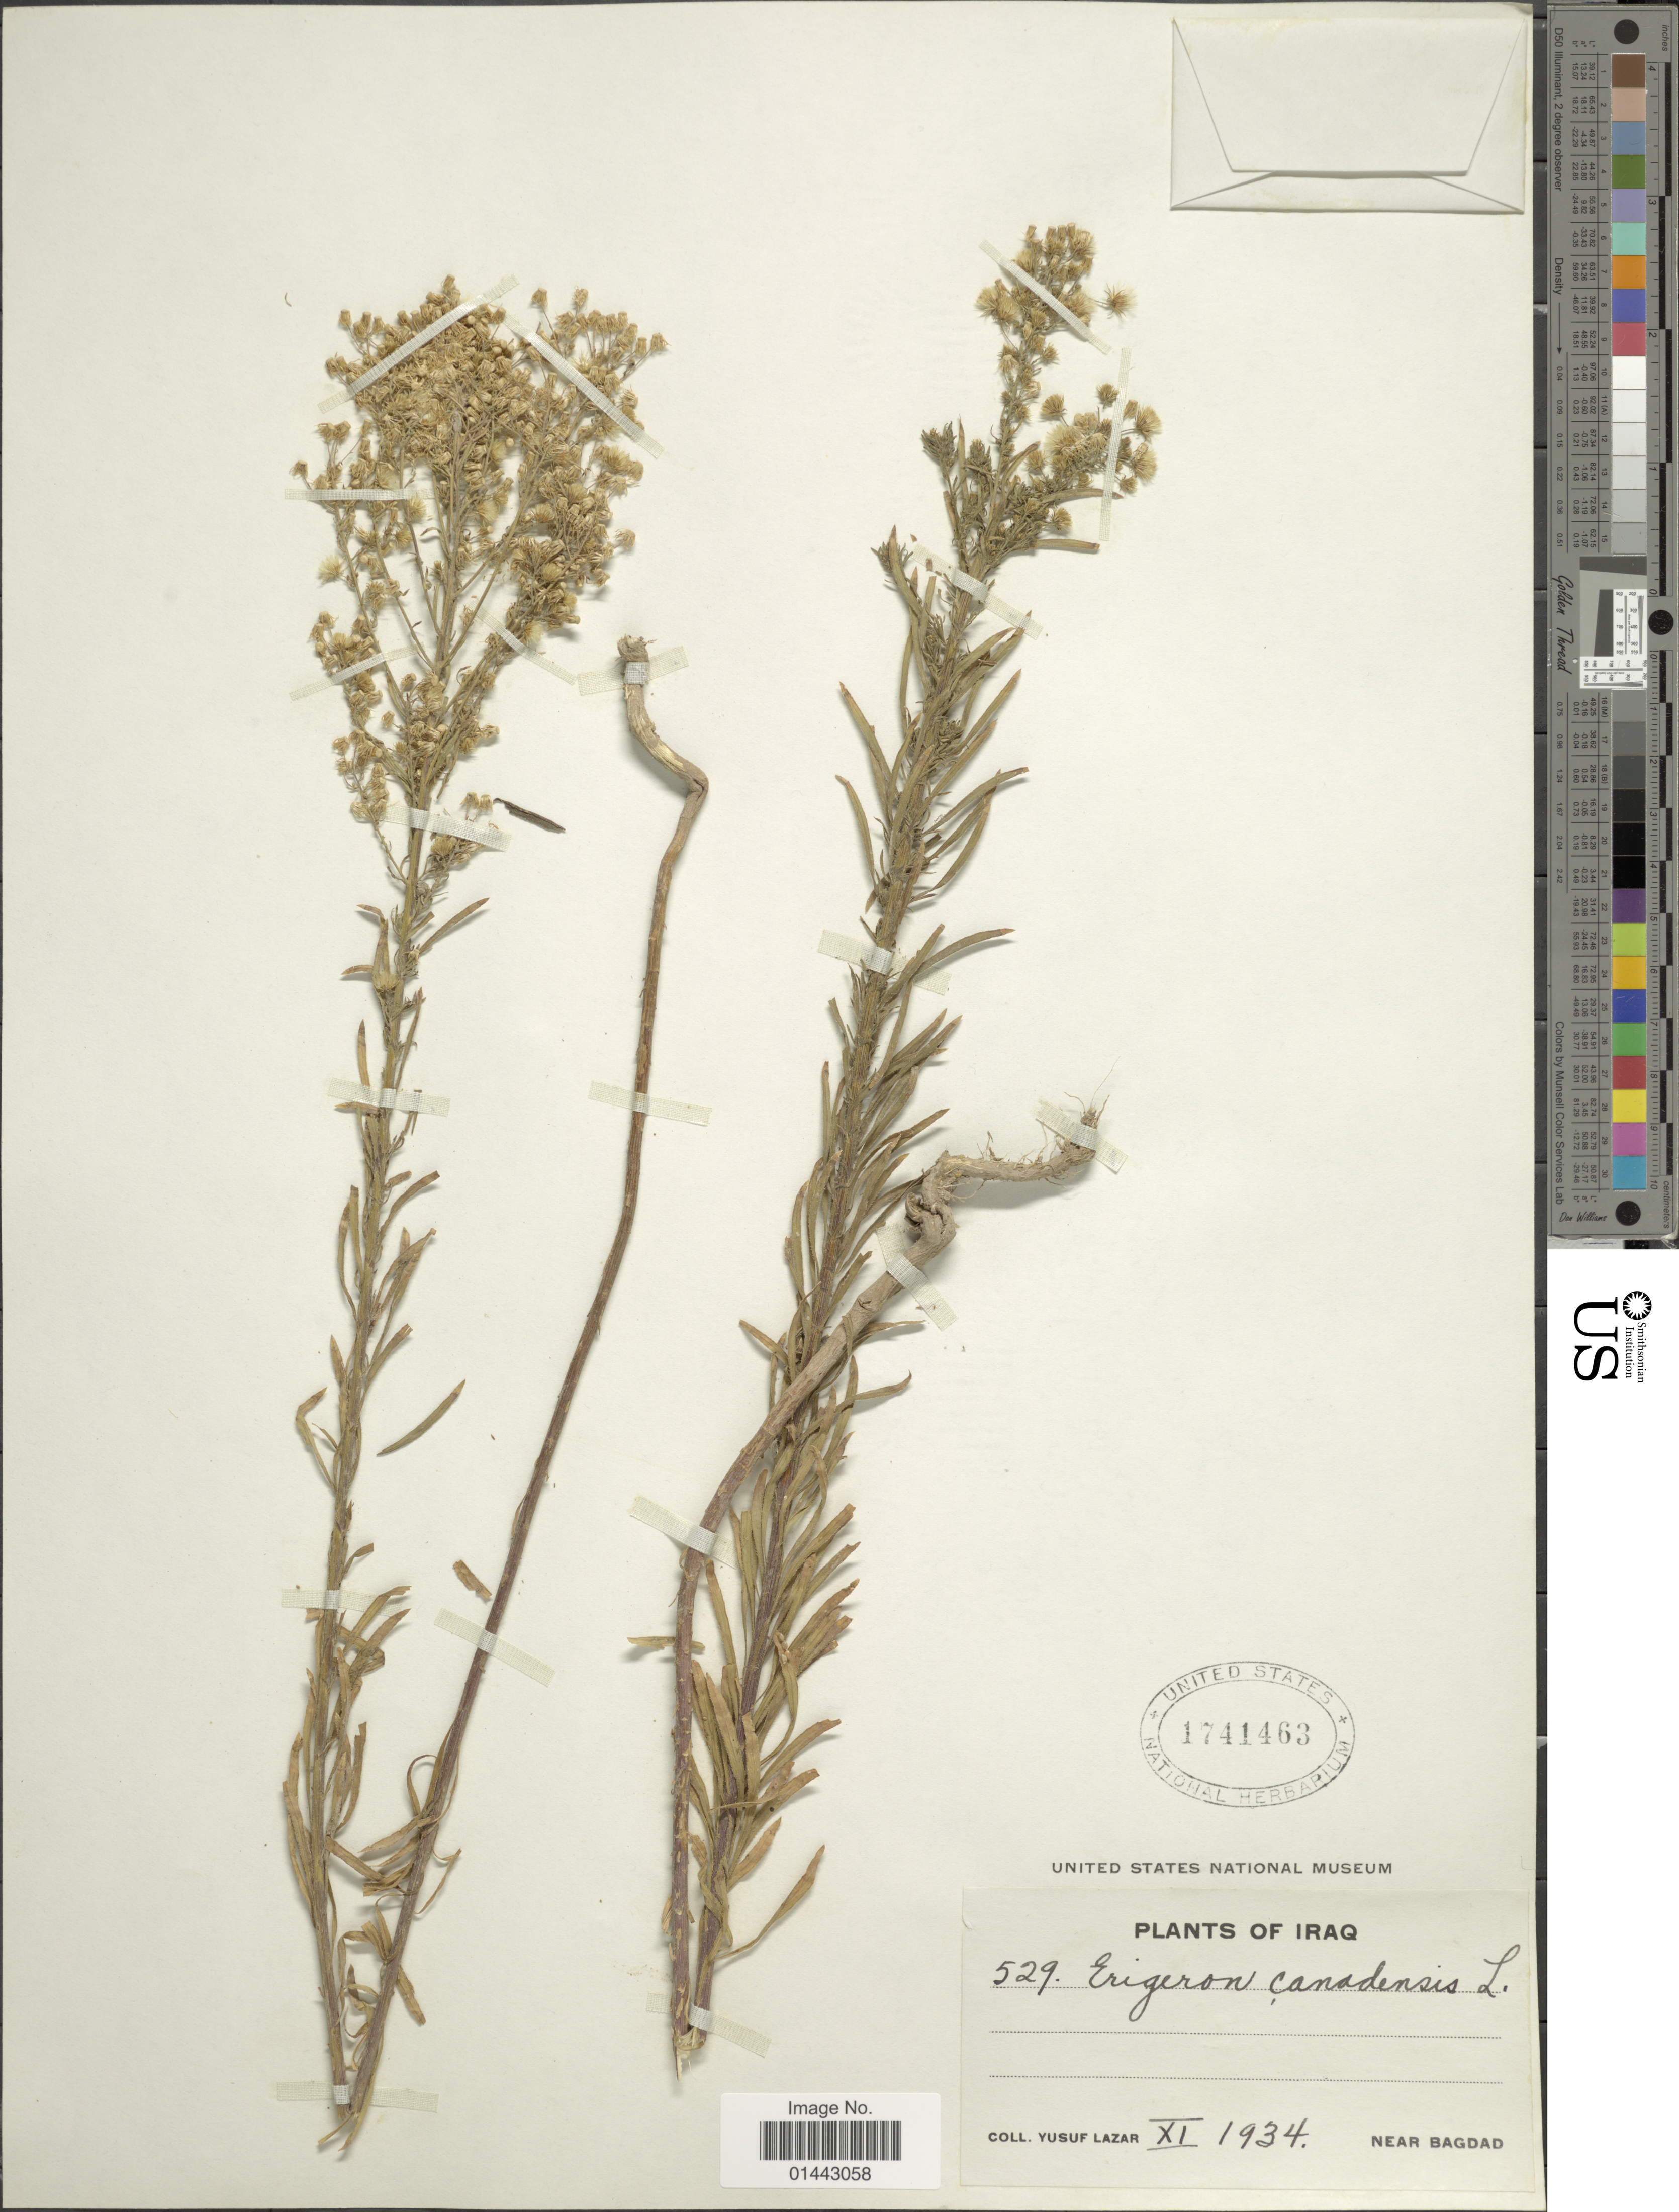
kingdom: Plantae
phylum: Tracheophyta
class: Magnoliopsida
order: Asterales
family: Asteraceae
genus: Erigeron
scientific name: Erigeron canadensis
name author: L.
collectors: Y. Lazar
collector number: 529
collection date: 1934-11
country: Iraq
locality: Near Bagdad.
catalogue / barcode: US 1741463